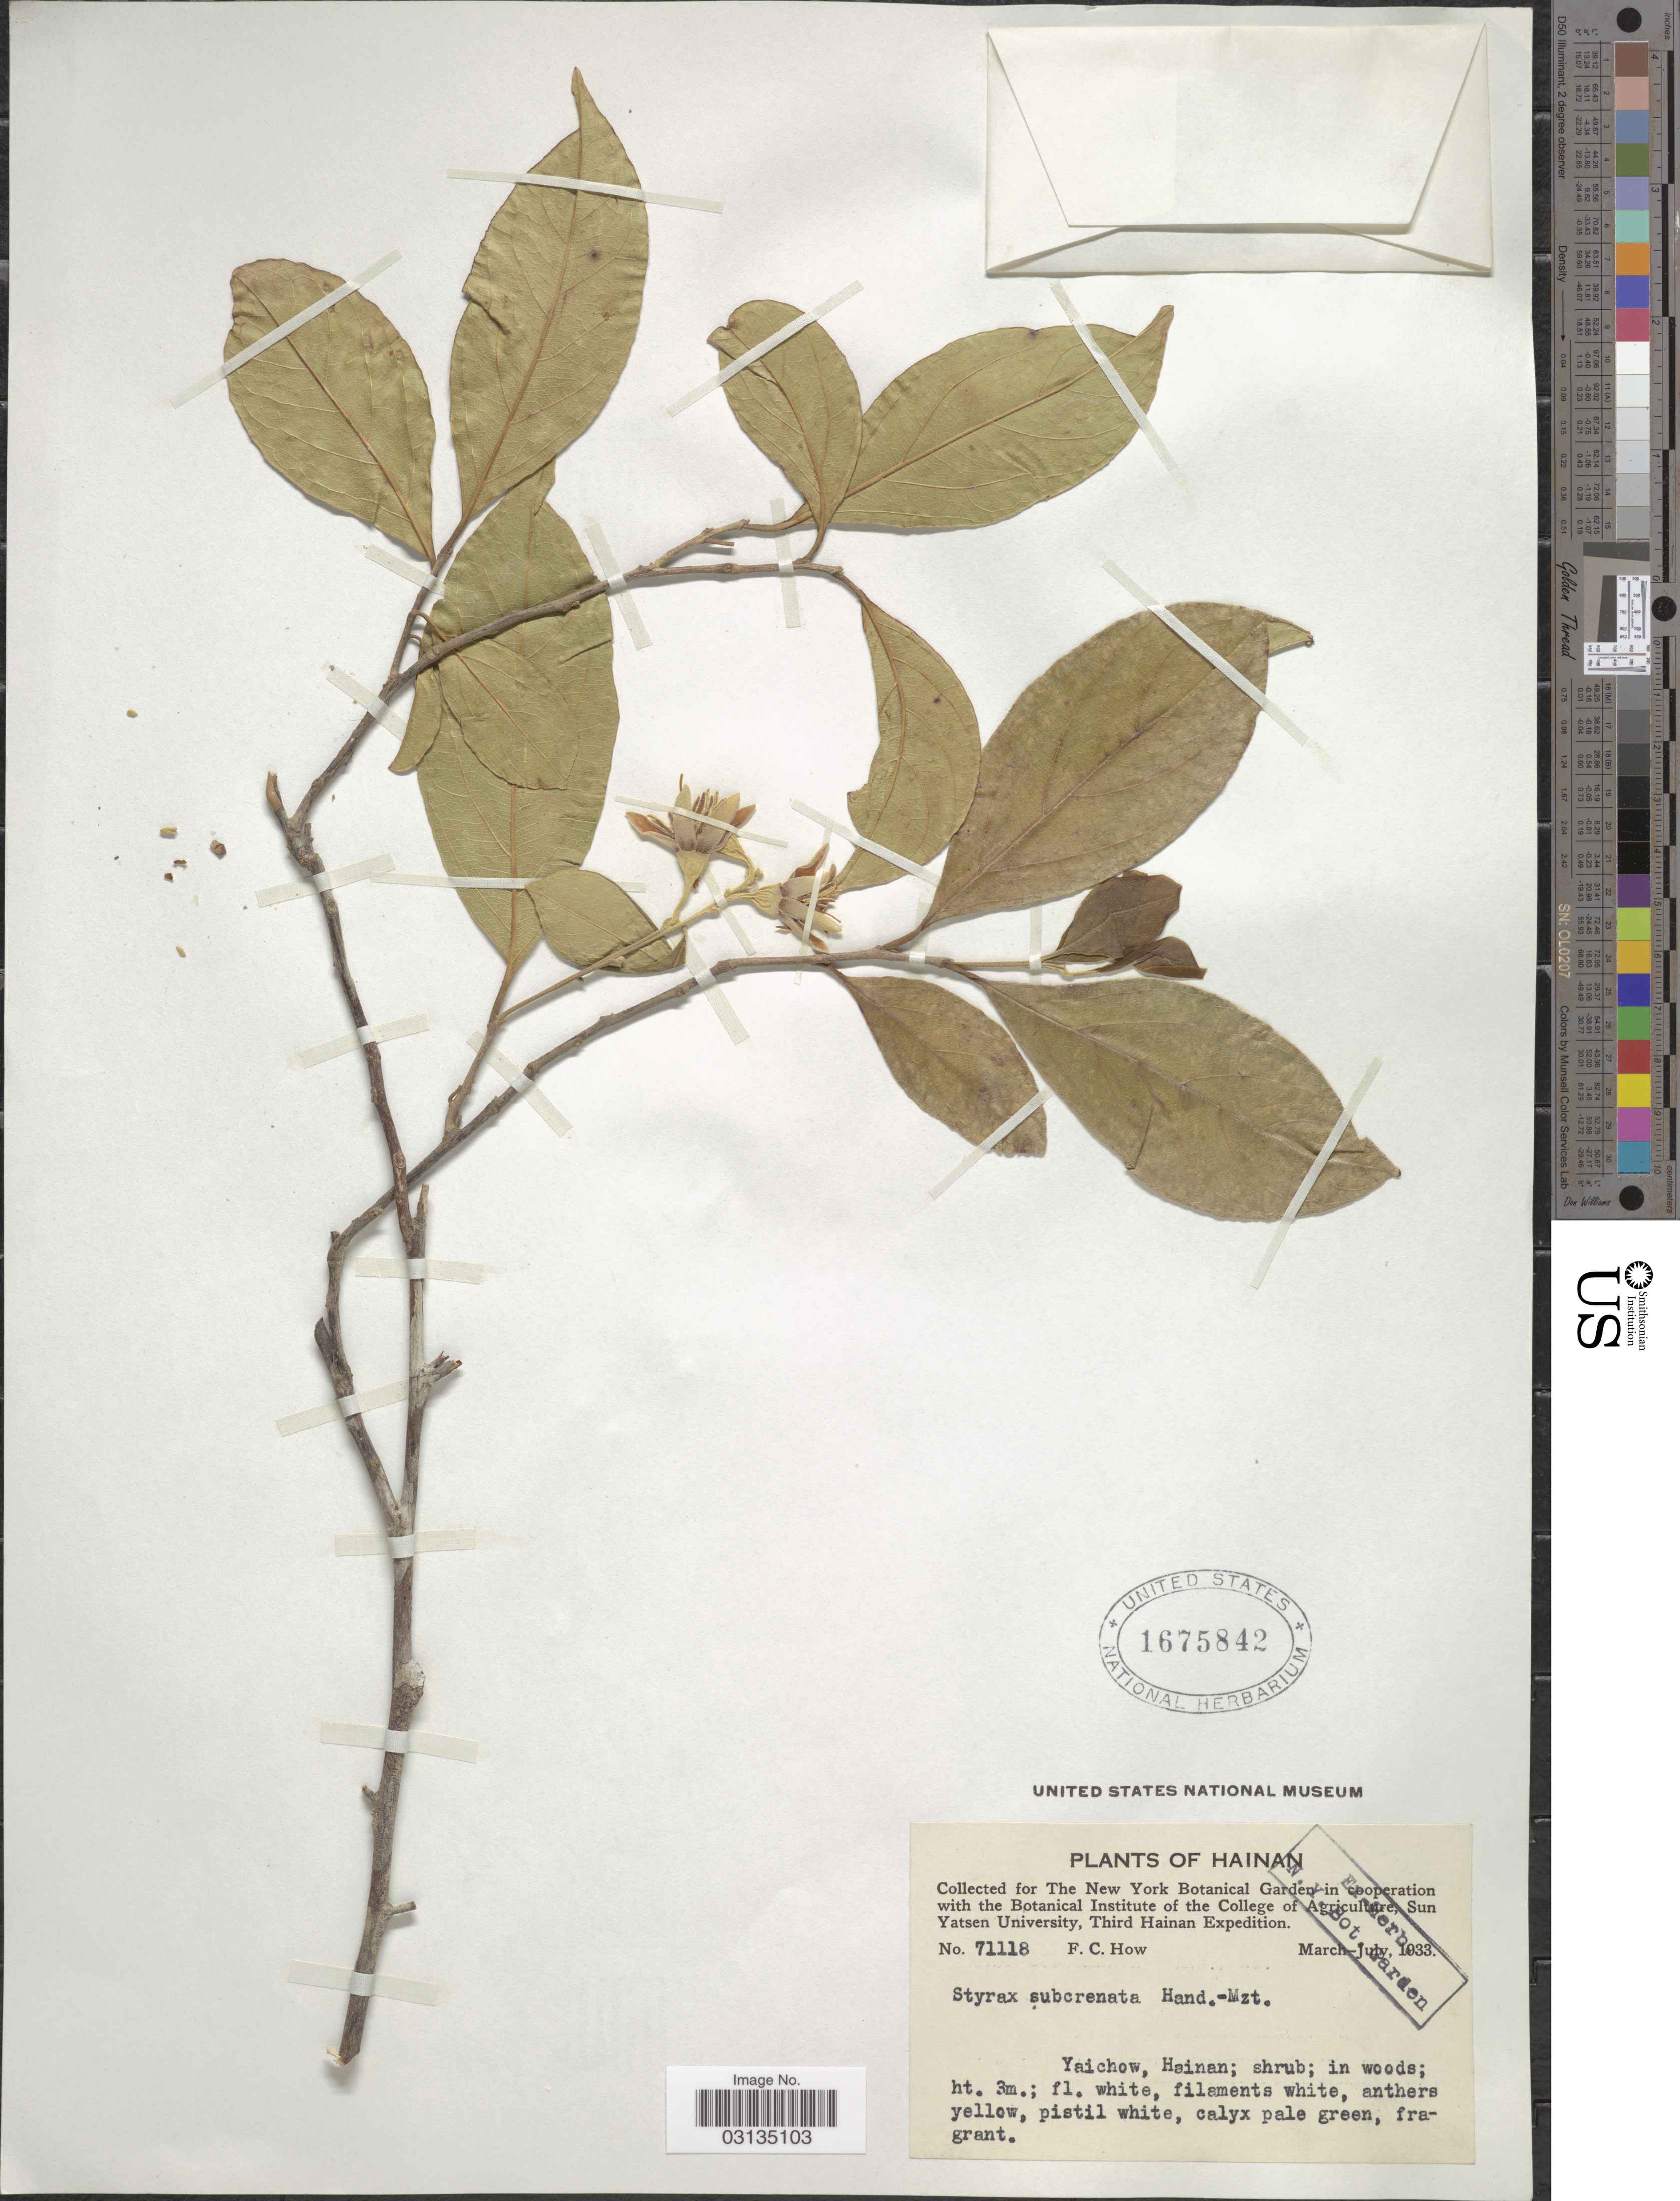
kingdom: Plantae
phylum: Tracheophyta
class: Magnoliopsida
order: Ericales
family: Styracaceae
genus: Styrax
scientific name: Styrax subcrenatus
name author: Hand.-Mazz.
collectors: F. C. How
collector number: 71118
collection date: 1933-03/1933-07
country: China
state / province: Hainan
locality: Yaichow, Hainan.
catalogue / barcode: US 1675842